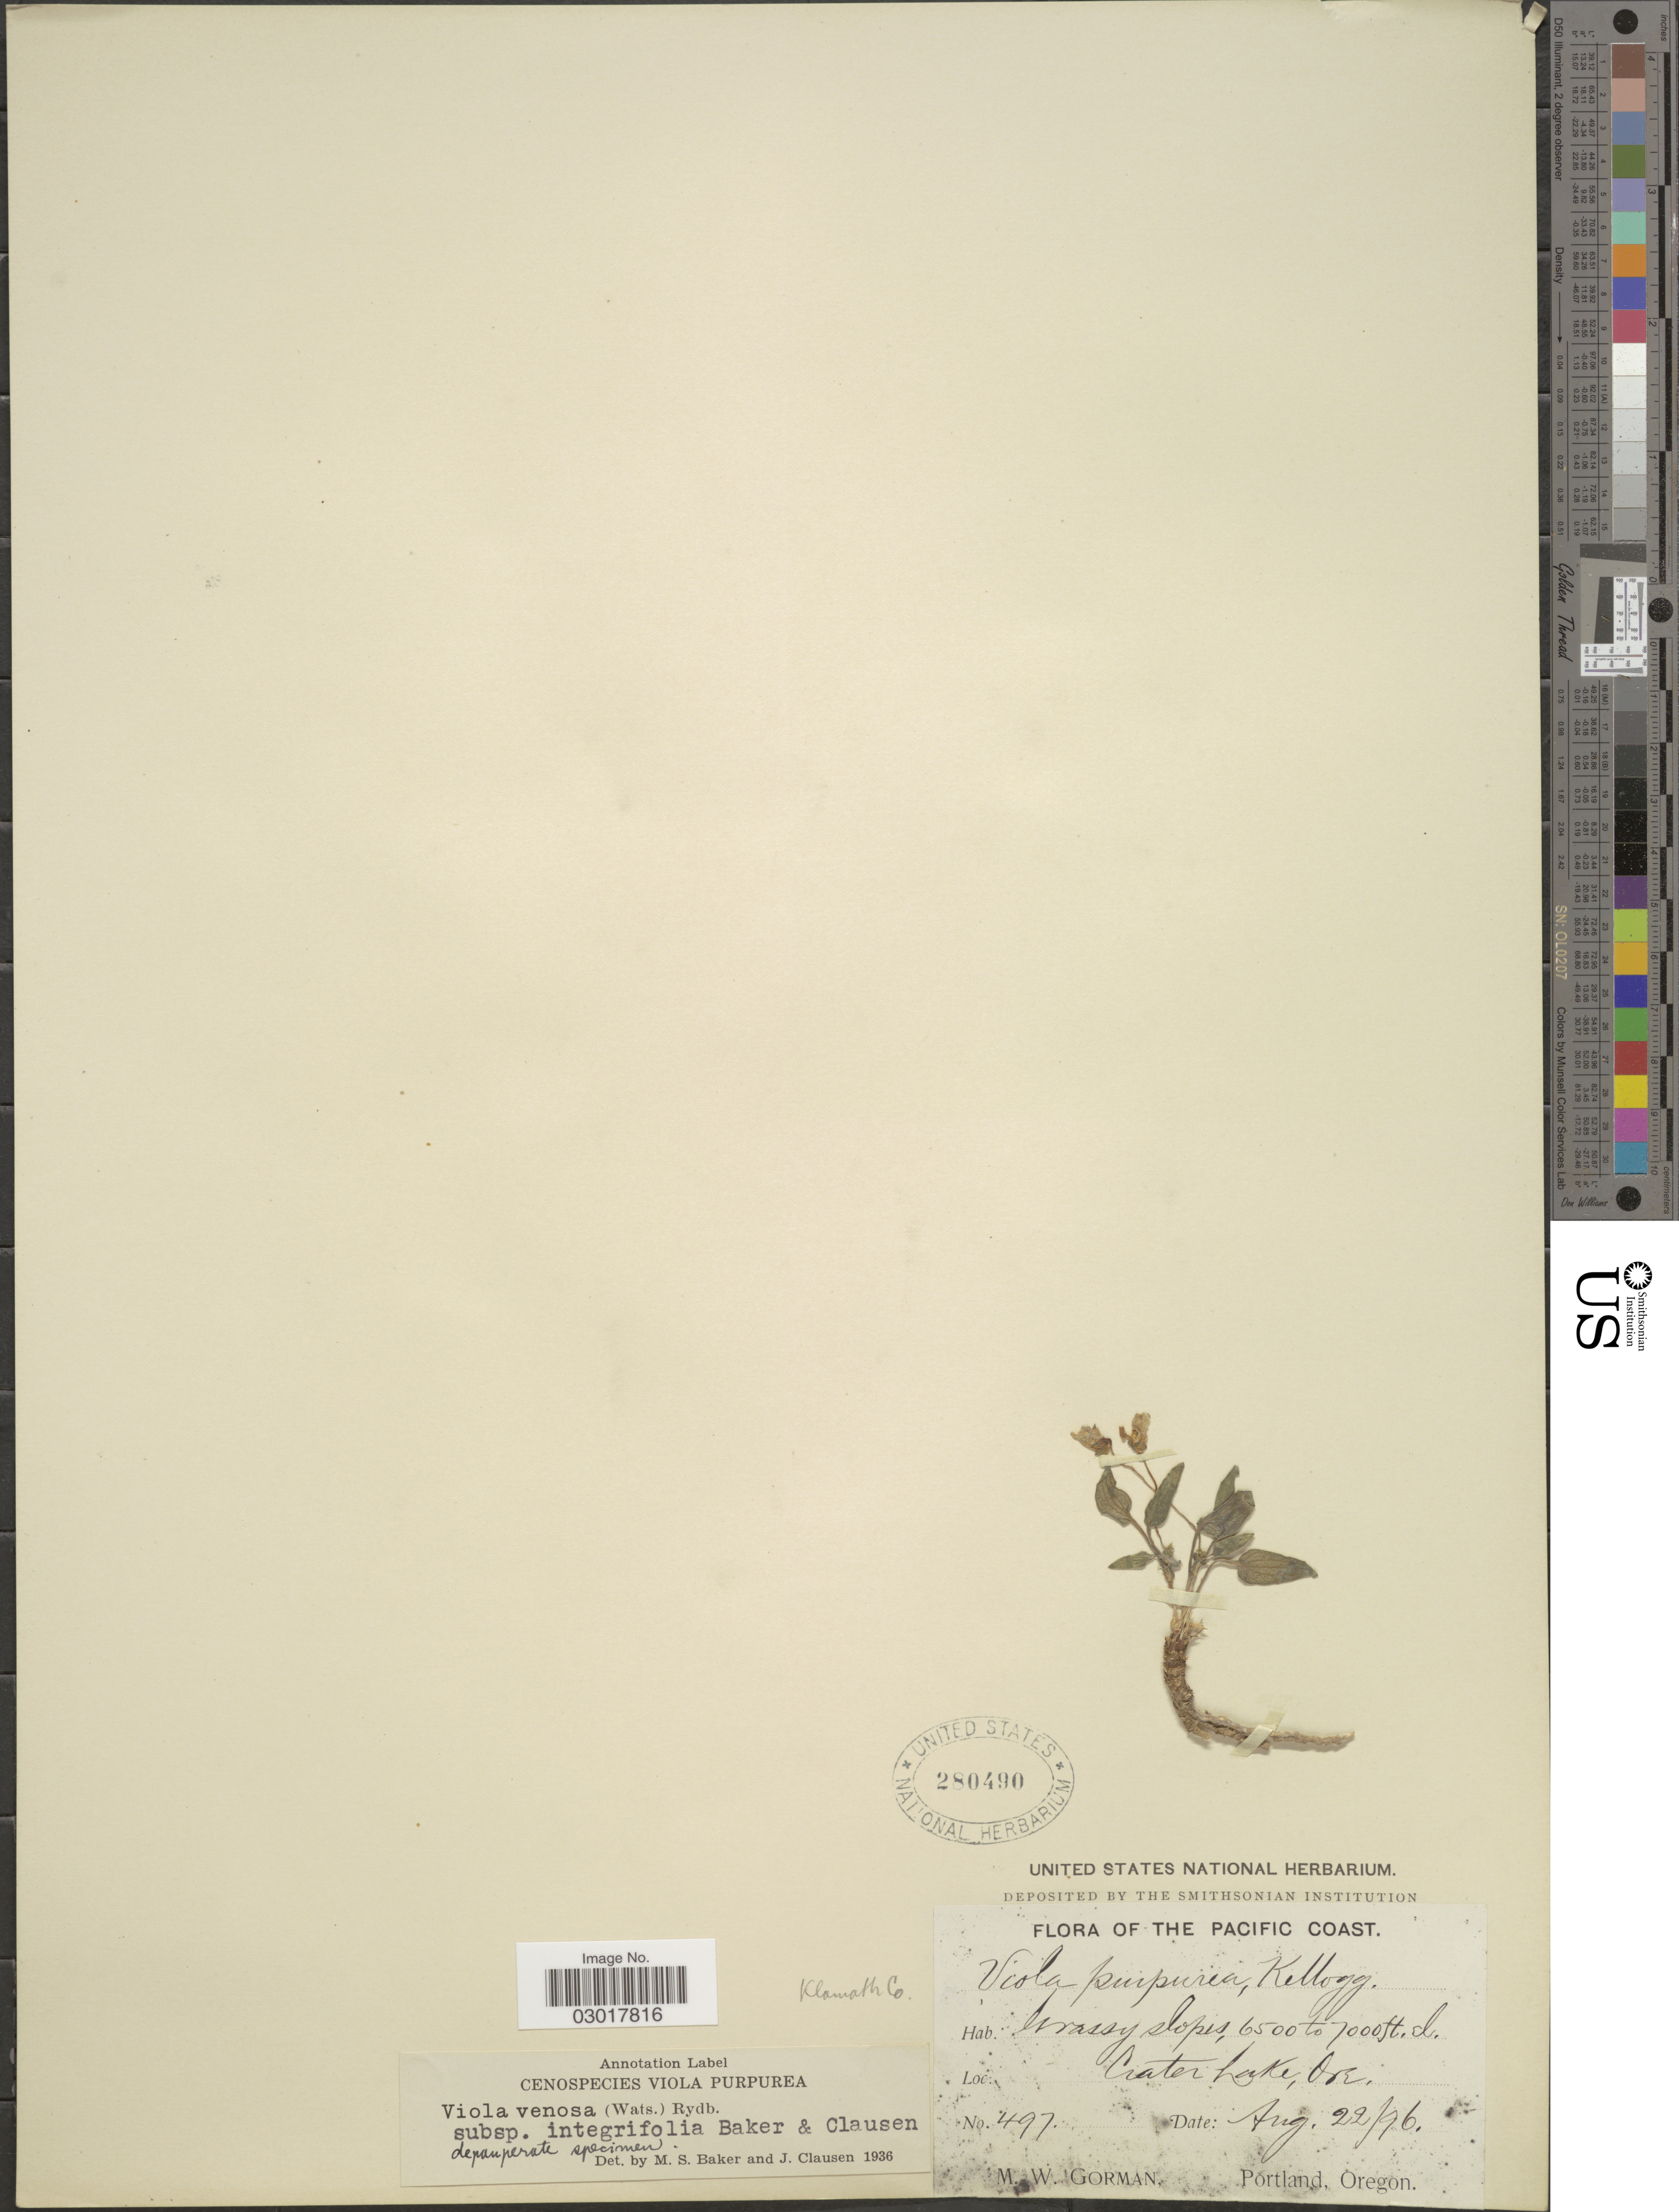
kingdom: Plantae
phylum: Tracheophyta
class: Magnoliopsida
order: Malpighiales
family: Violaceae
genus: Viola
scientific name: Viola venosa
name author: (S. Watson) Rydb.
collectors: M. W. Gorman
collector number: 497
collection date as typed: Transcribed d/m/y: 22/8/96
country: United States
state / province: Oregon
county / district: Klamath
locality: The Pacific Coast. Crater Lake. Klamath Co.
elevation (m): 1981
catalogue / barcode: US 280490